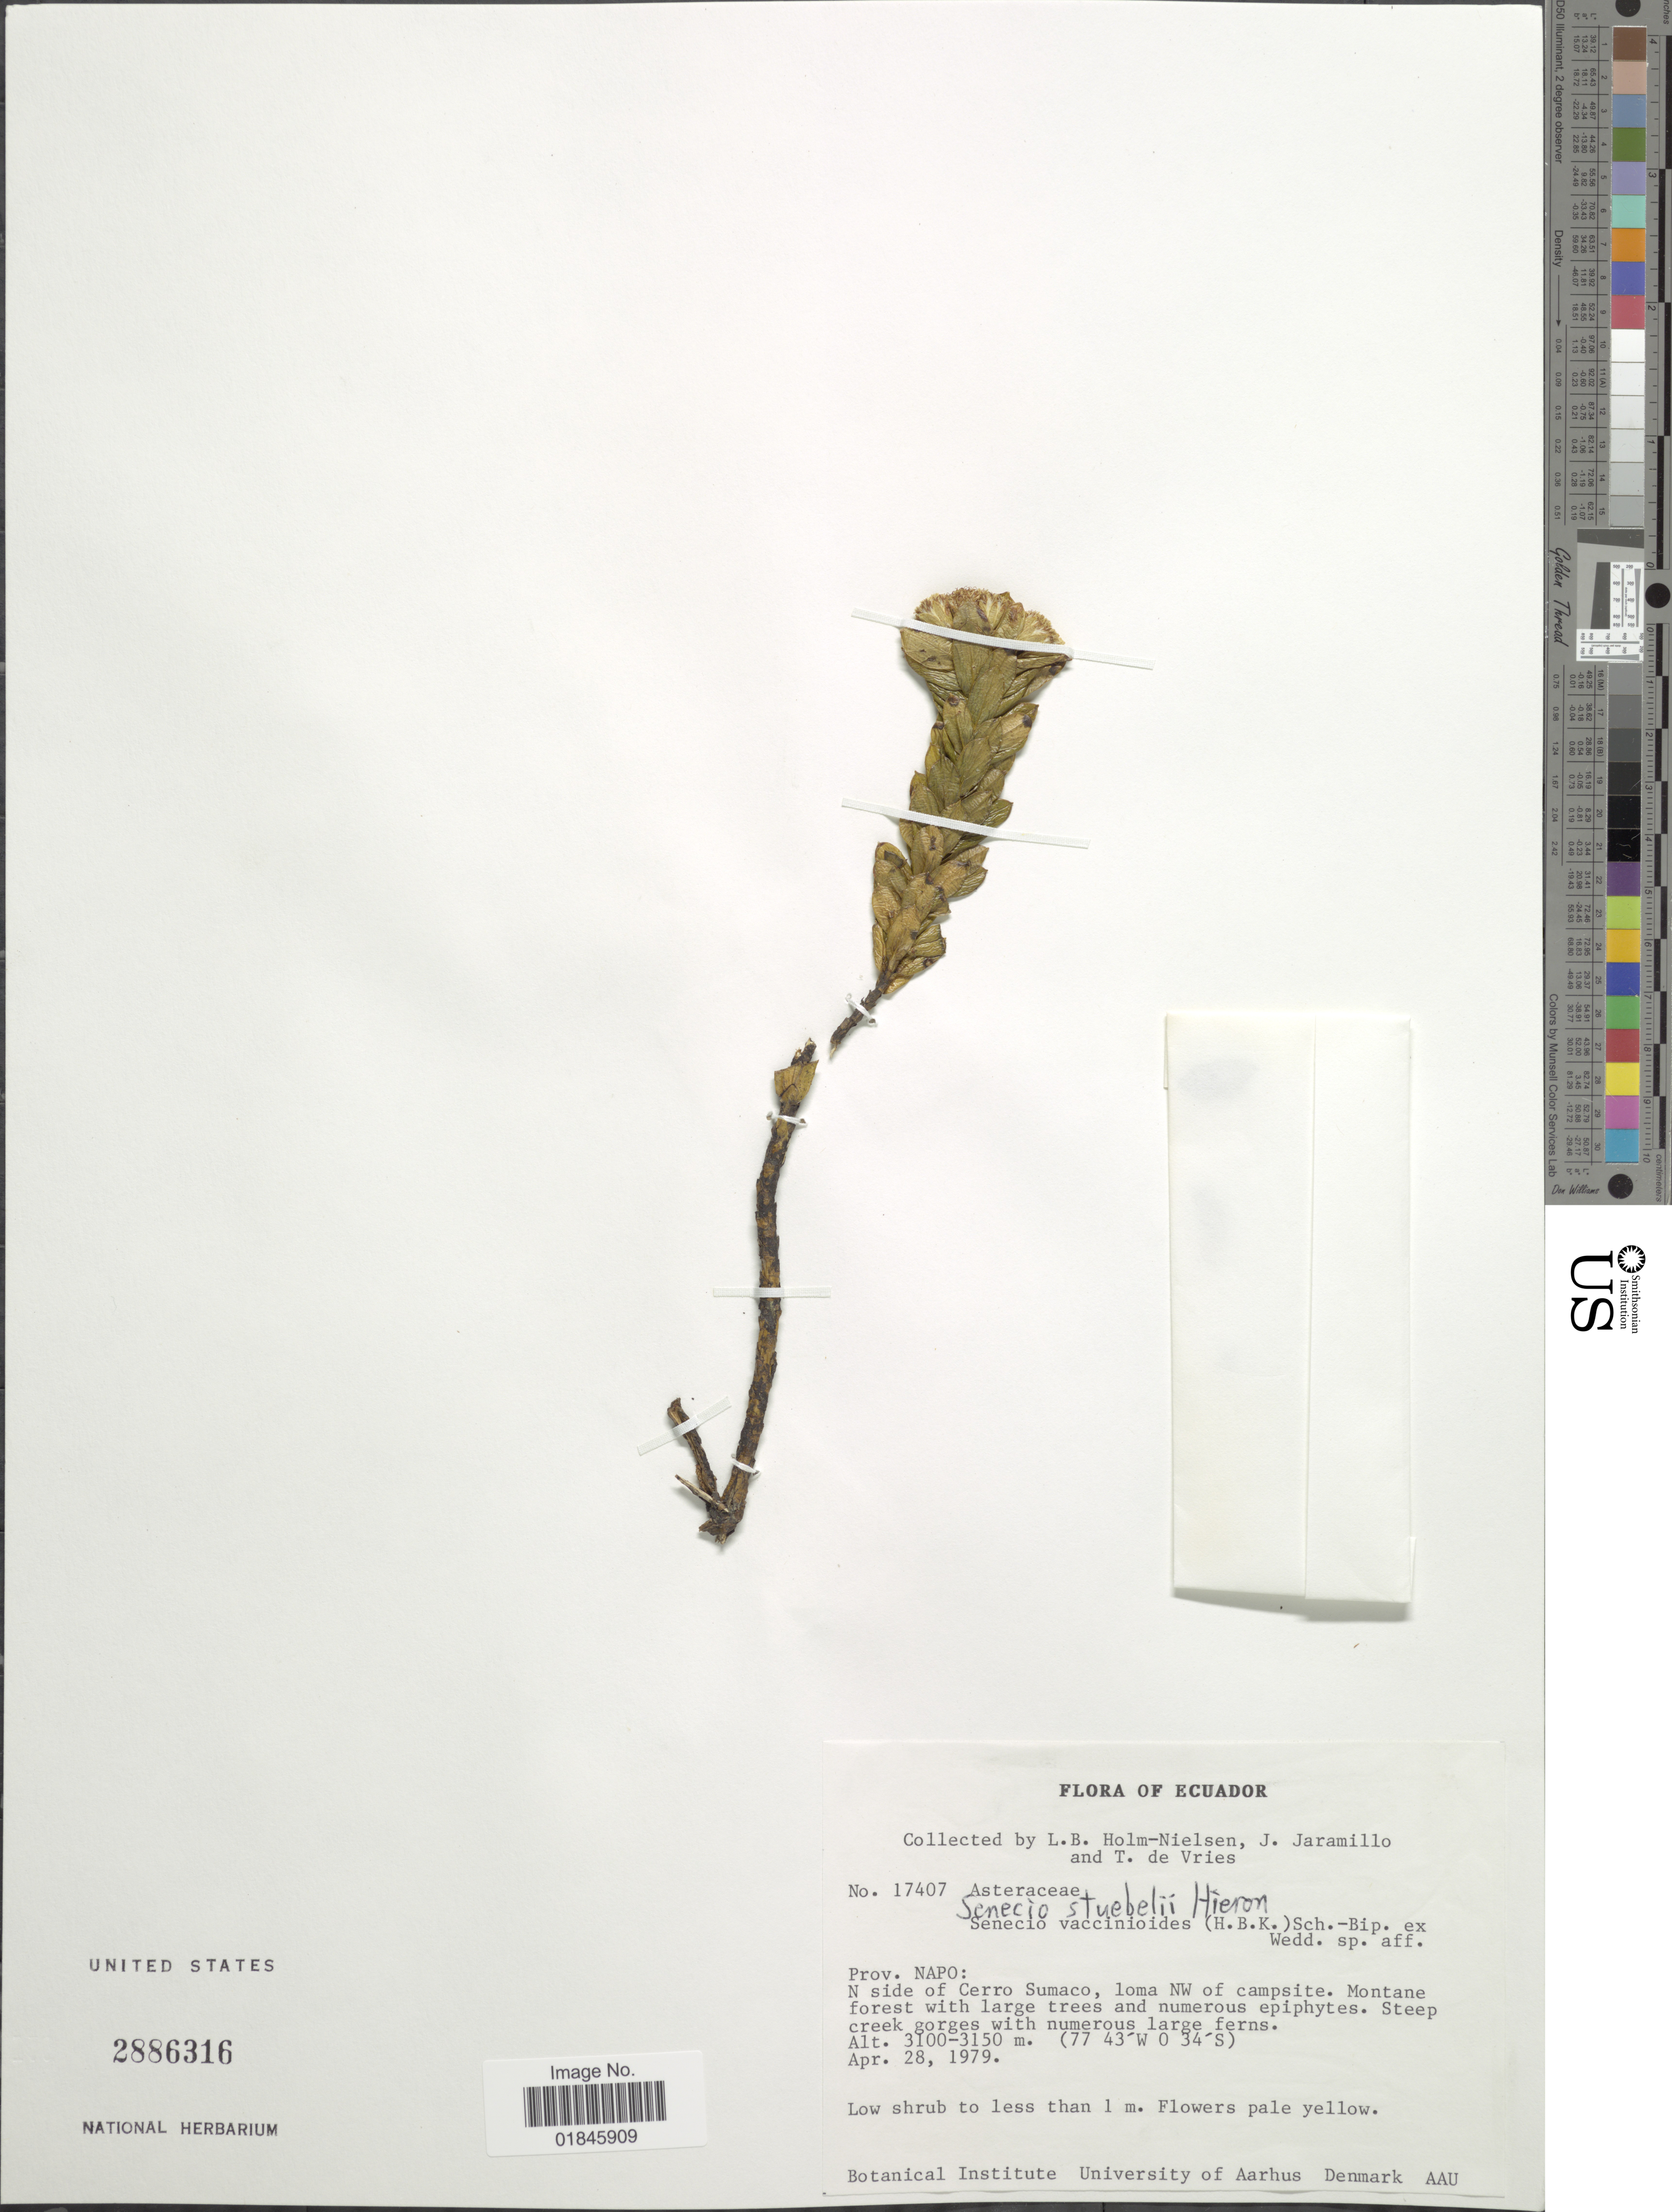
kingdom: Plantae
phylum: Tracheophyta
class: Magnoliopsida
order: Asterales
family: Asteraceae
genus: Pentacalia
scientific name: Pentacalia steubelii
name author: (Hieron.) Cuatrec.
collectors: L. B. Holm-Nielsen, J. Jaramillo & T. de Vries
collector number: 17407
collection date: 1979-04-28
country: Ecuador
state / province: Napo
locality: Prov. Napo: N side of Cerro Sumaco, loma NW of campsite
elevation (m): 3100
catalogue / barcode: US 2886316